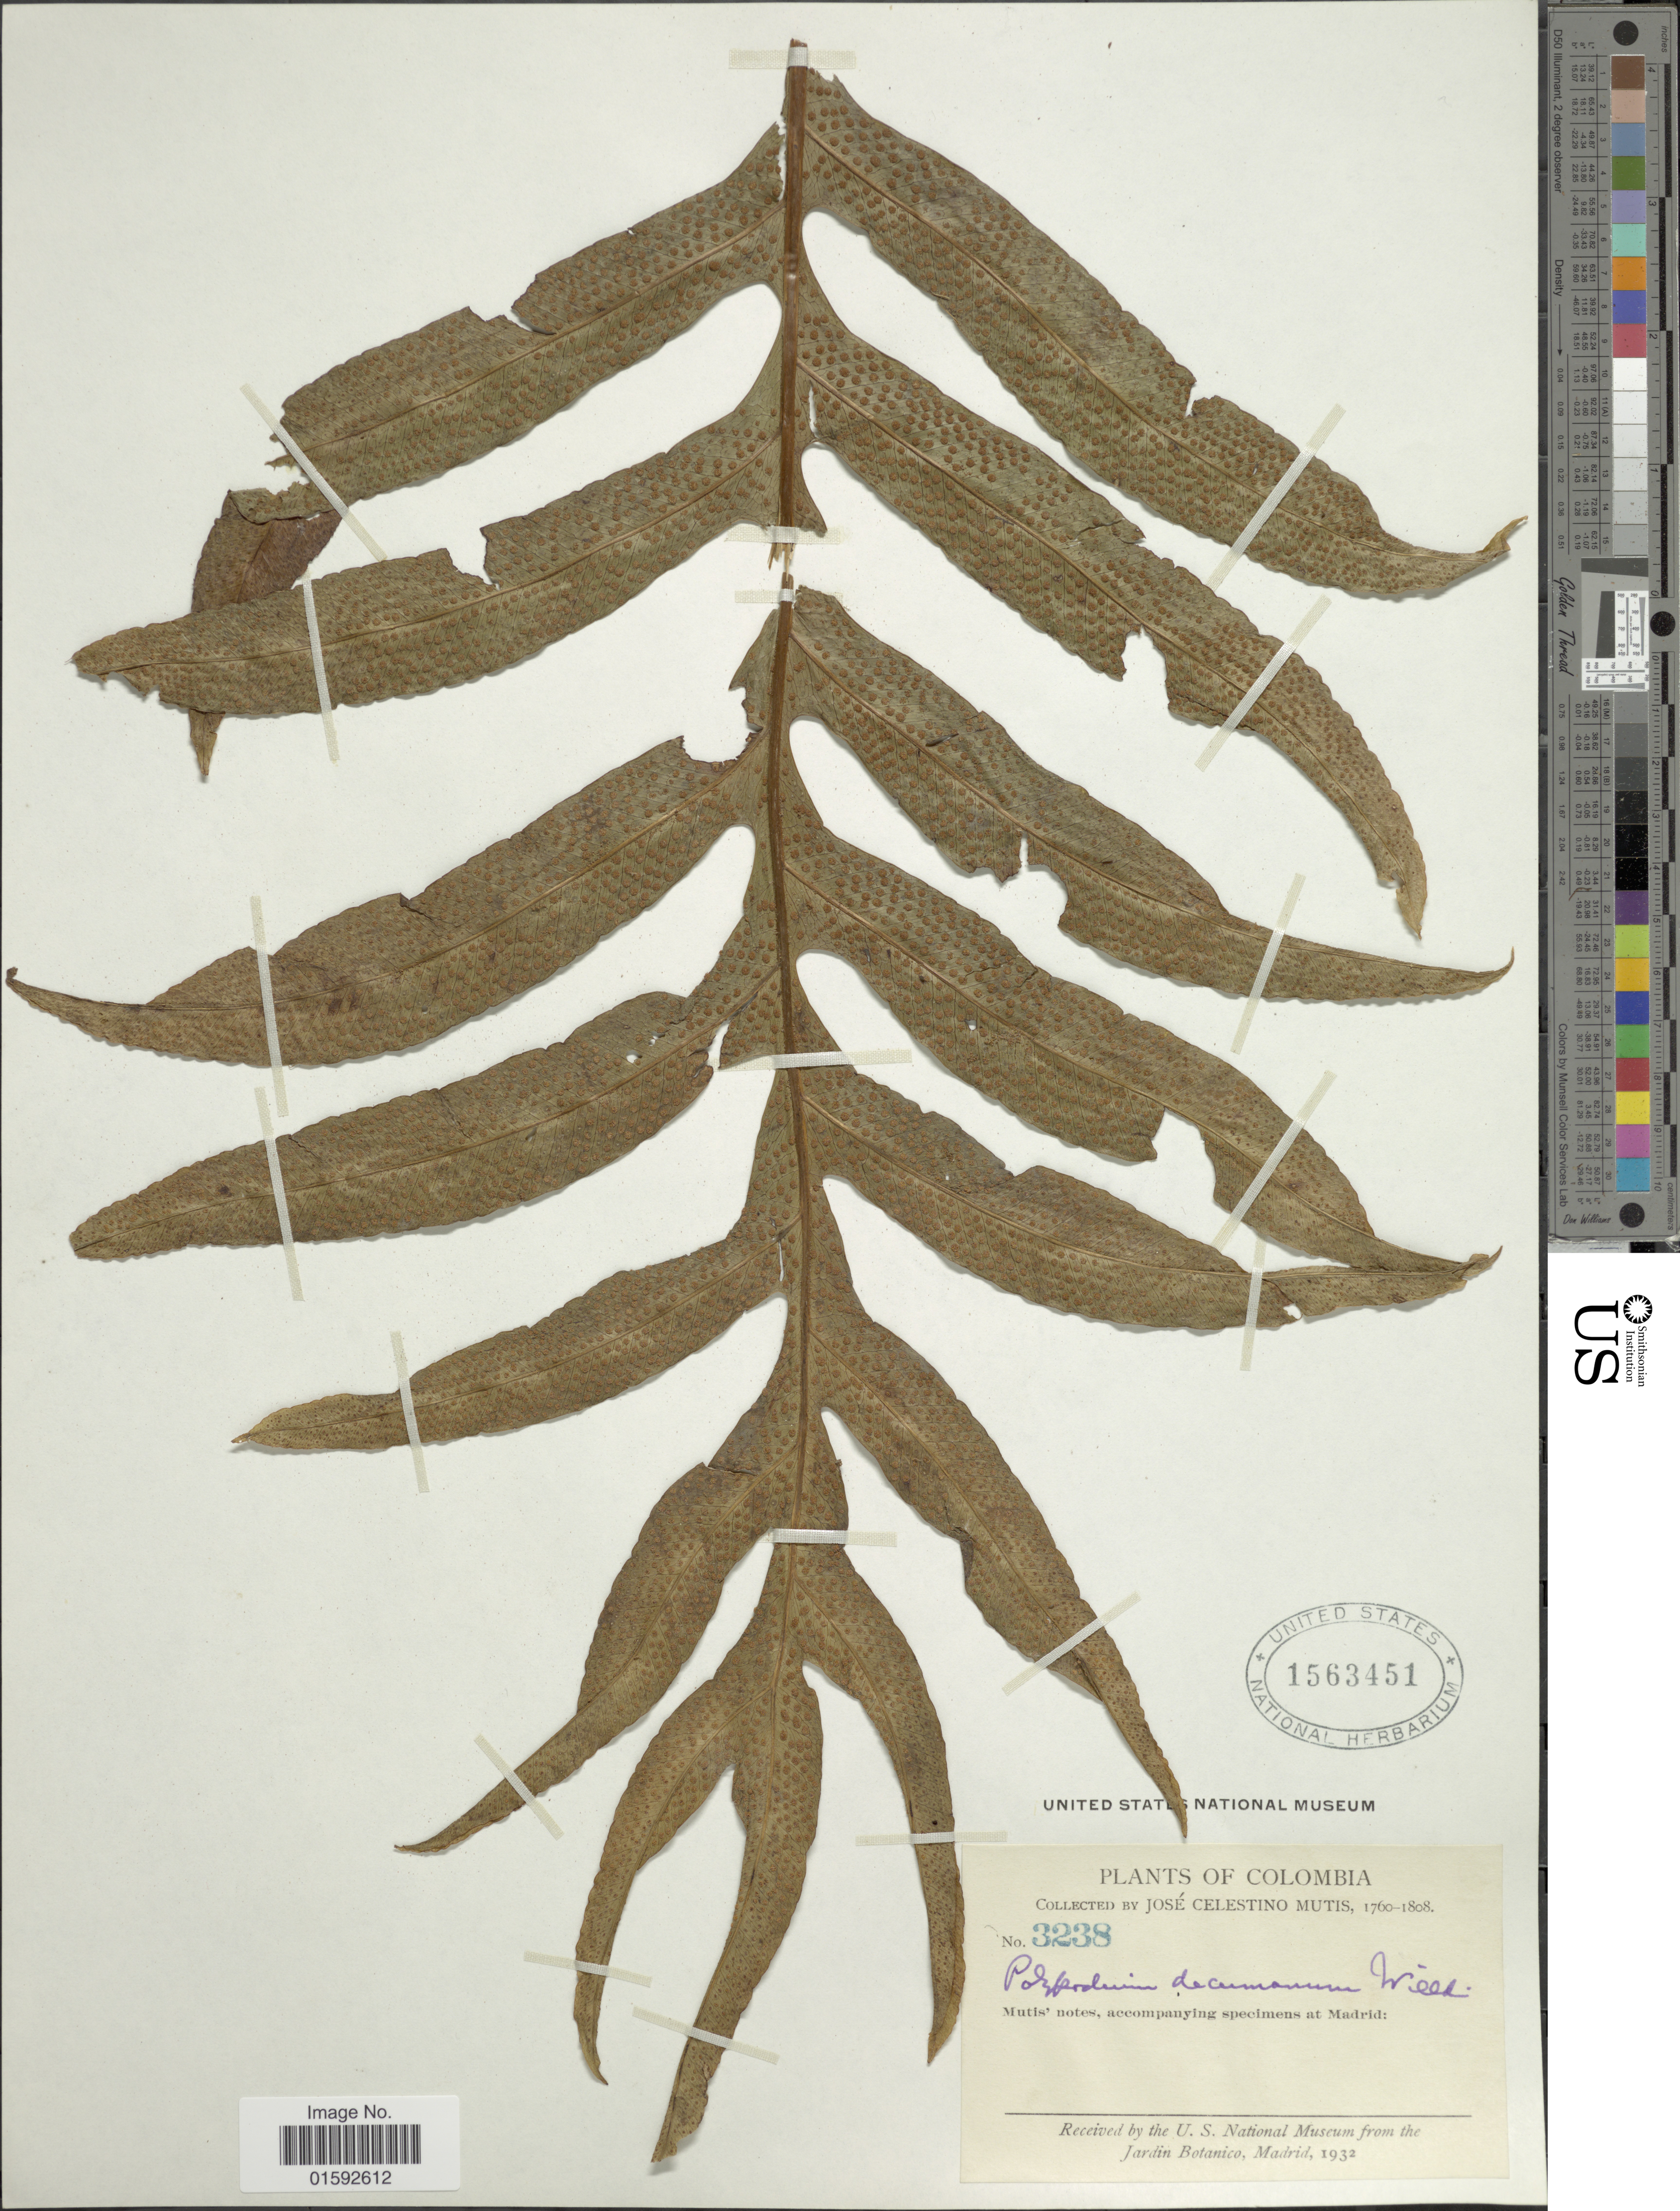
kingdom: Plantae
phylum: Tracheophyta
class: Polypodiopsida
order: Polypodiales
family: Polypodiaceae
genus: Phlebodium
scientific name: Phlebodium decumanum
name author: (Willd.) J. Sm.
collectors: J. C. B. Mutis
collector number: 3238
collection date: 1760/1808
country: Colombia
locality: Colombia.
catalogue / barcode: US 1563451